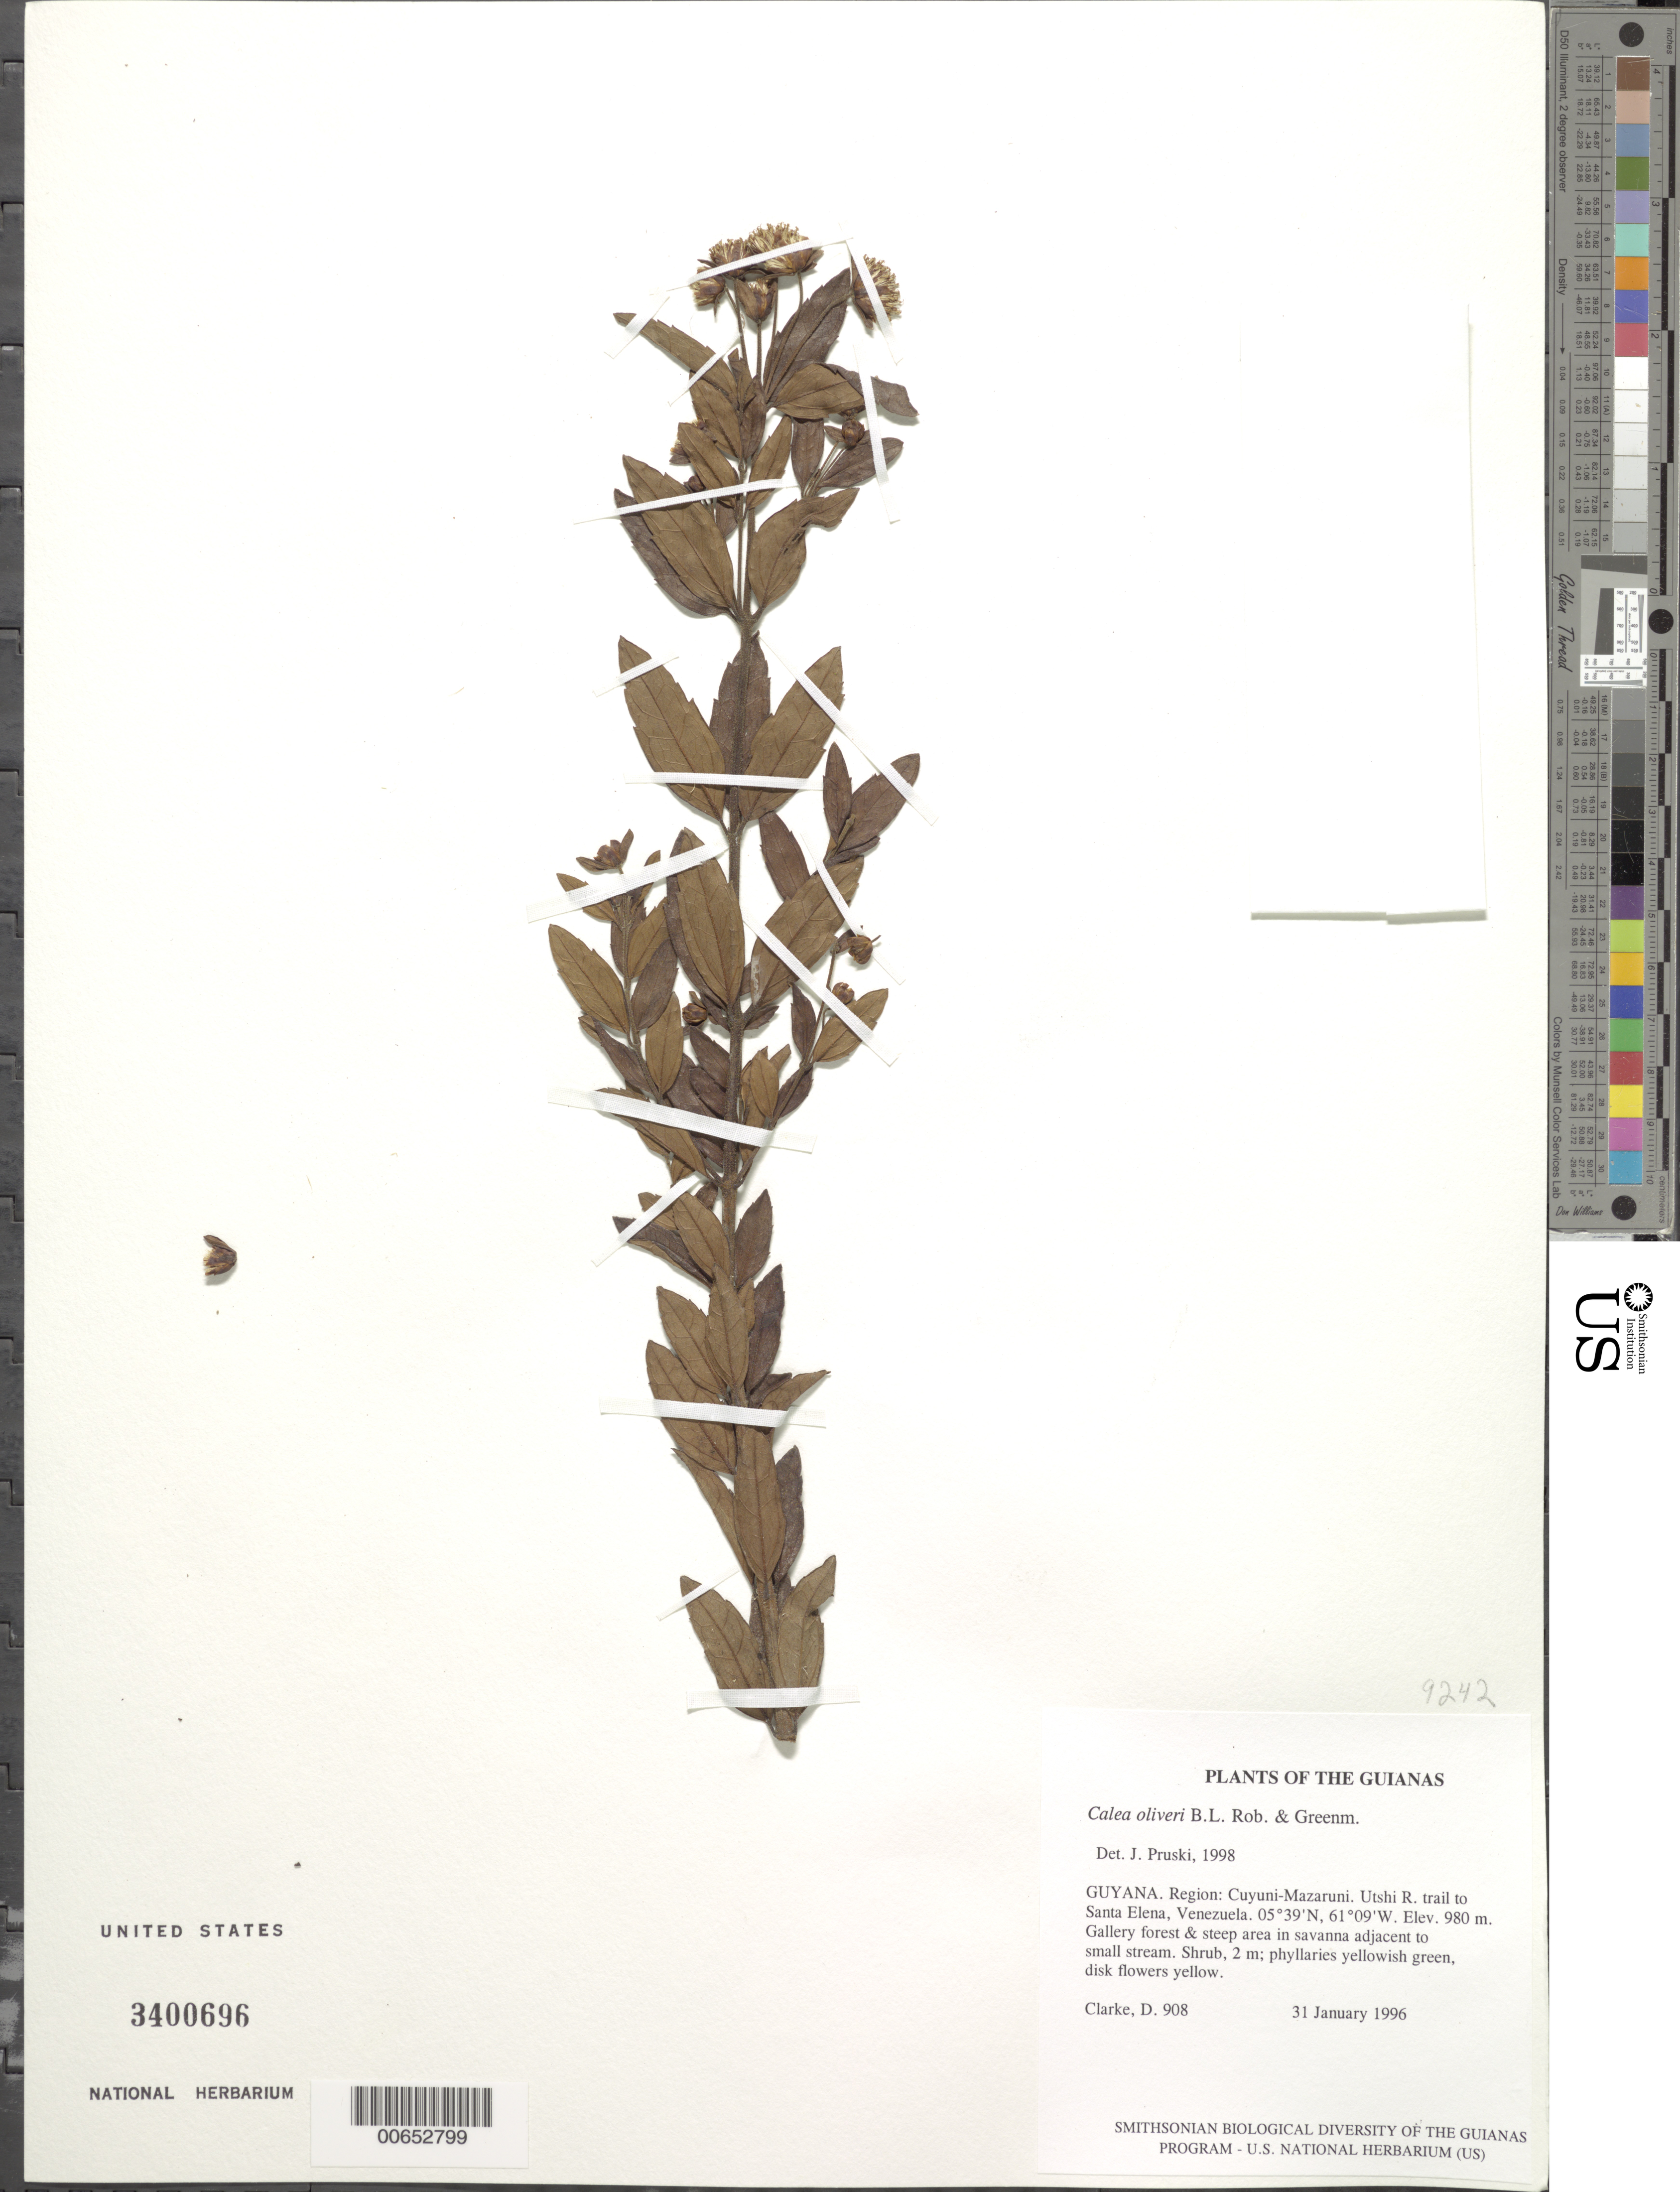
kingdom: Plantae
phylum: Tracheophyta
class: Magnoliopsida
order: Asterales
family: Asteraceae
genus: Calea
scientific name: Calea oliveri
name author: B.L. Rob. & Greenm.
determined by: Pruski, J. F.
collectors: H. D. Clarke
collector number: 908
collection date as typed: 31 January 1996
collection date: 1996-01-31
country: Guyana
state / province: Cuyuni-Mazaruni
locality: Utshi R. trail to Santa Elena, Venezuela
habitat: Gallery forest & steep area in savanna adjacent to small stream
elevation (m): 980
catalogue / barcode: US 3400696